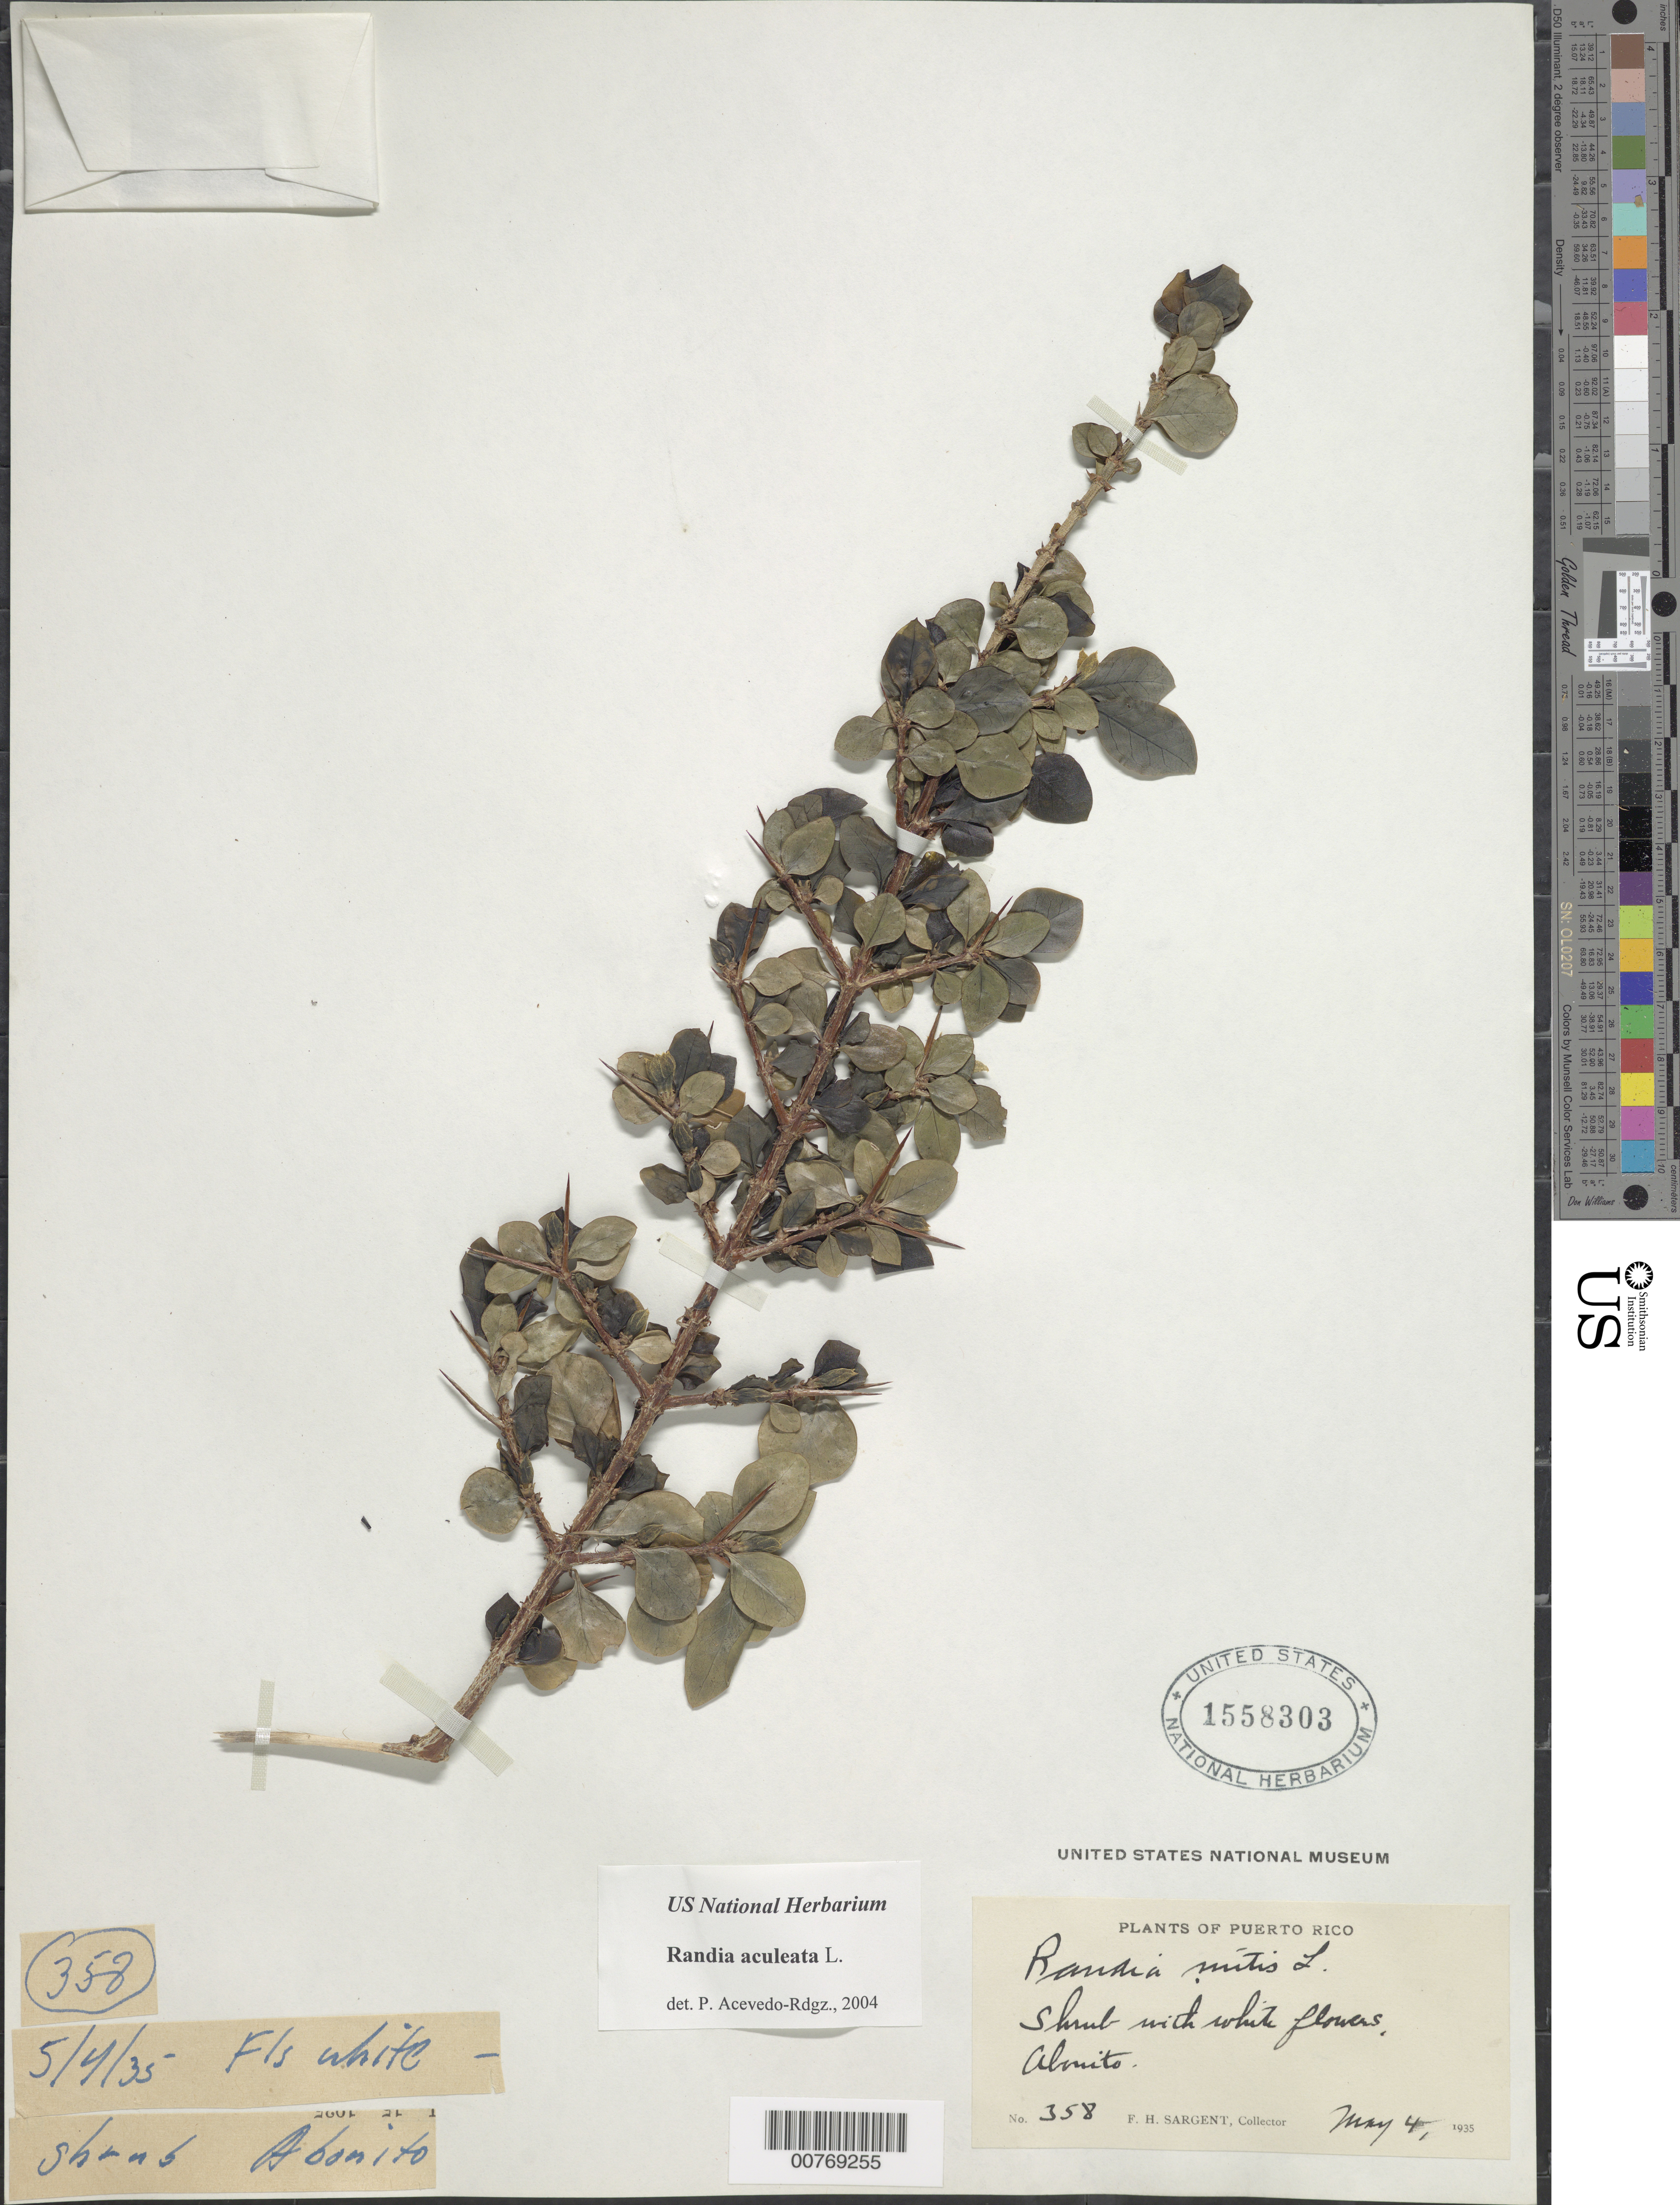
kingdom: Plantae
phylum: Tracheophyta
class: Magnoliopsida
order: Gentianales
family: Rubiaceae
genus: Randia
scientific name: Randia aculeata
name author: L.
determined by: Acevedo-Rodríguez, P., (BOT), Smithsonian Institution - National Museum of Natural History (UNITED STATES)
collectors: F. H. Sargent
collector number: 358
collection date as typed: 04 May 1935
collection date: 1935-05-04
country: Puerto Rico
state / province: Guánica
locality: Guanica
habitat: Dry ground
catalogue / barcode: US 1558303